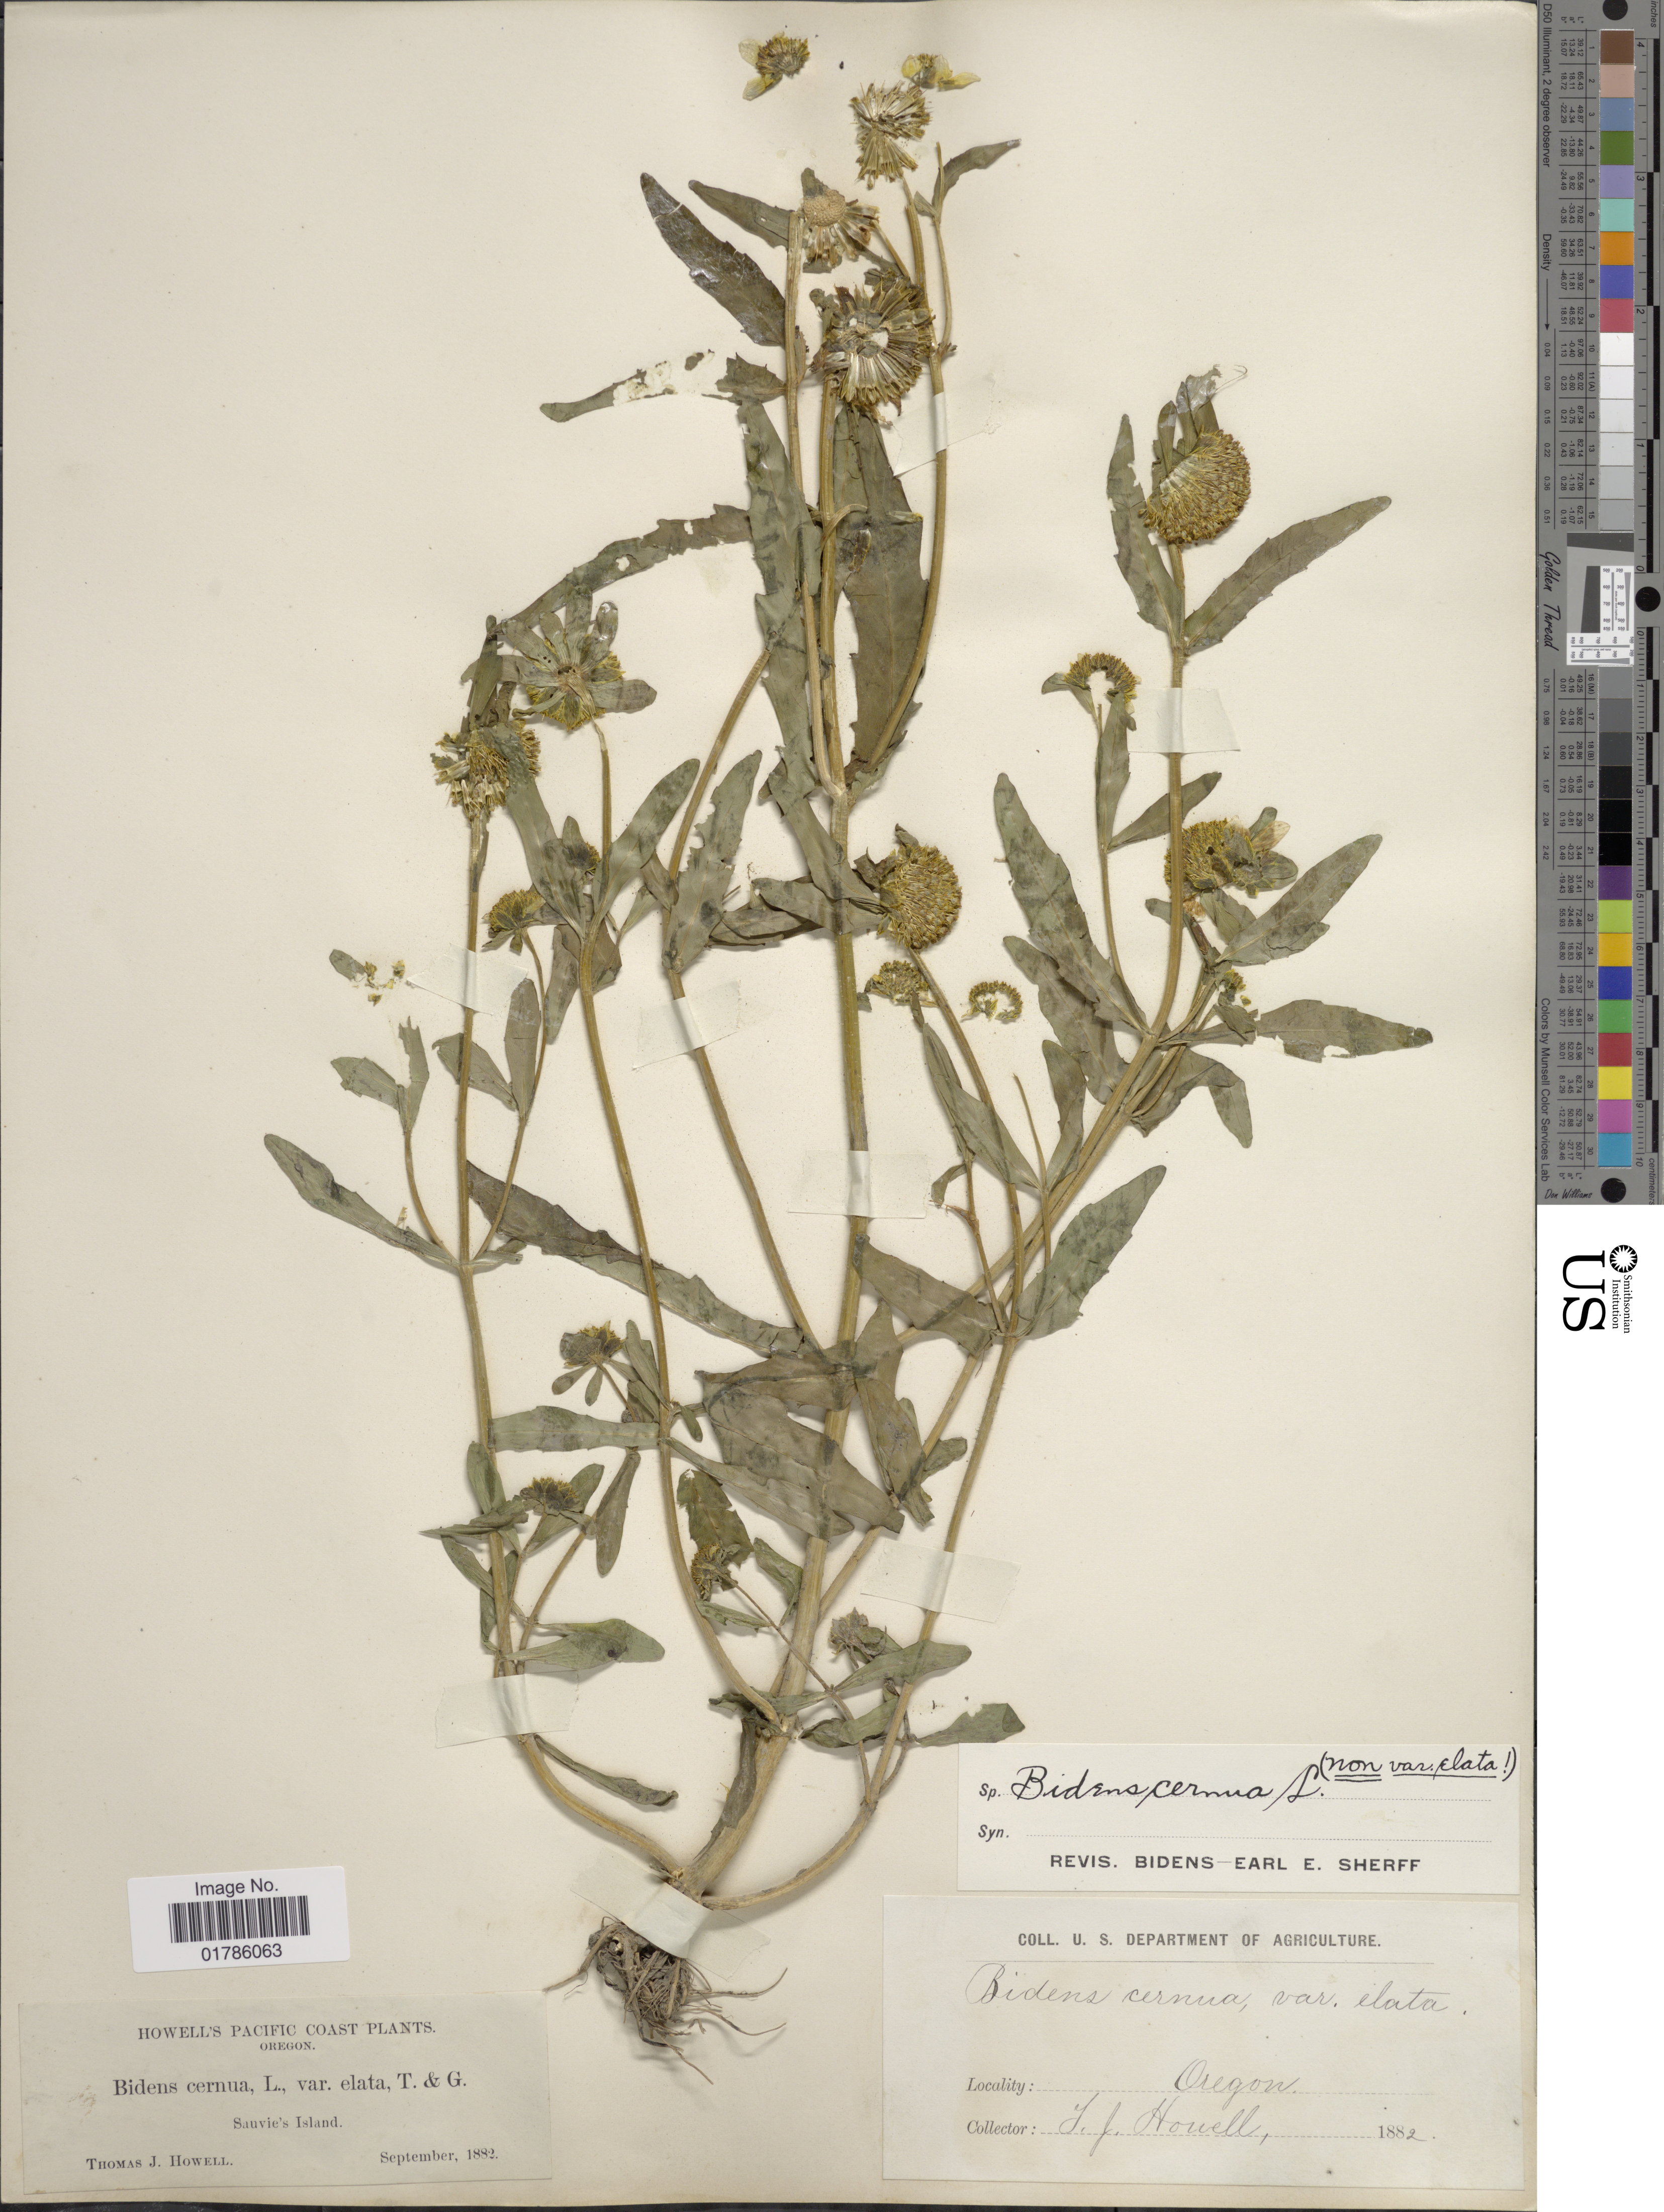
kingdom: Plantae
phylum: Tracheophyta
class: Magnoliopsida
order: Asterales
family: Asteraceae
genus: Bidens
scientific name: Bidens cernua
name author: L.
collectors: T. J. Howell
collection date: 1882-09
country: United States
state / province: Oregon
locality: Pacific Coast, Sauvie's Island